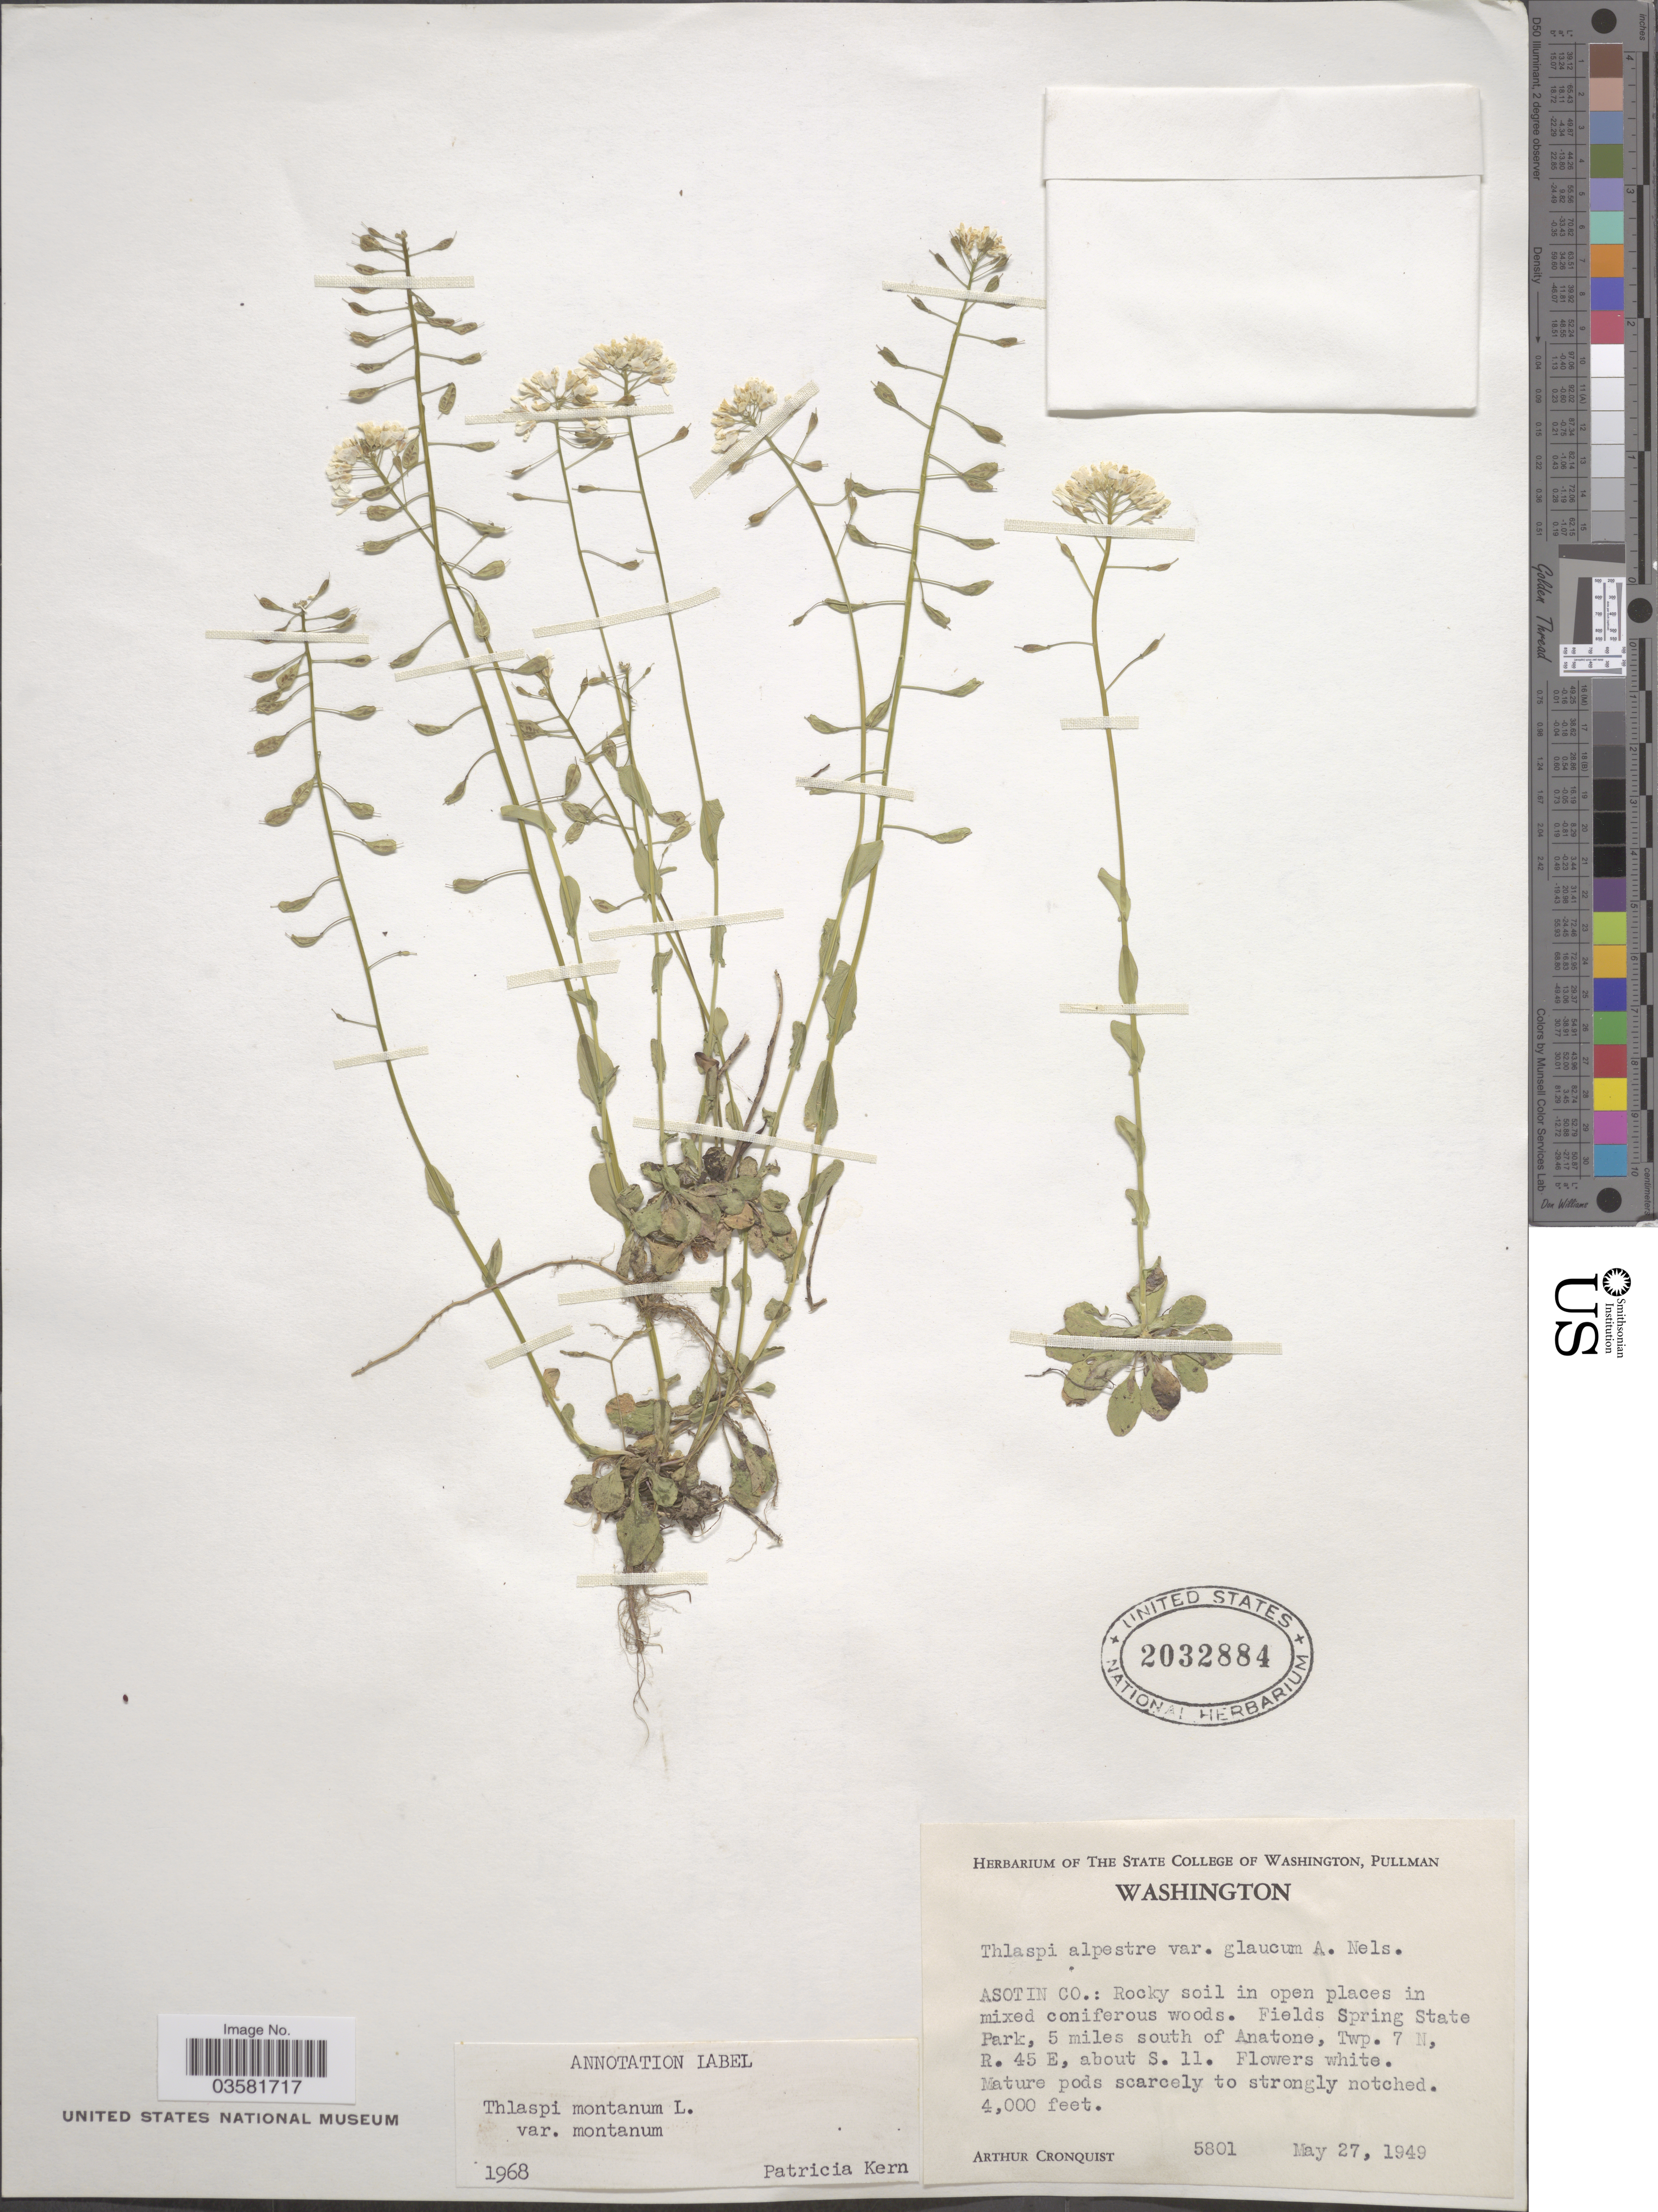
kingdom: Plantae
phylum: Tracheophyta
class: Magnoliopsida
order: Brassicales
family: Brassicaceae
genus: Thlaspi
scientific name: Thlaspi montanum var. montanum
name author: L.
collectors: A. J. Cronquist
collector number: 5801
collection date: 1949-05-27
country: United States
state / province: Washington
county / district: Asotin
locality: Asotin Co. Fields Spring State Park, 5 miles south of Anatone, Twp. 7 N, R. 45 E, about S. 11.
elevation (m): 1219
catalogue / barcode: US 2032884